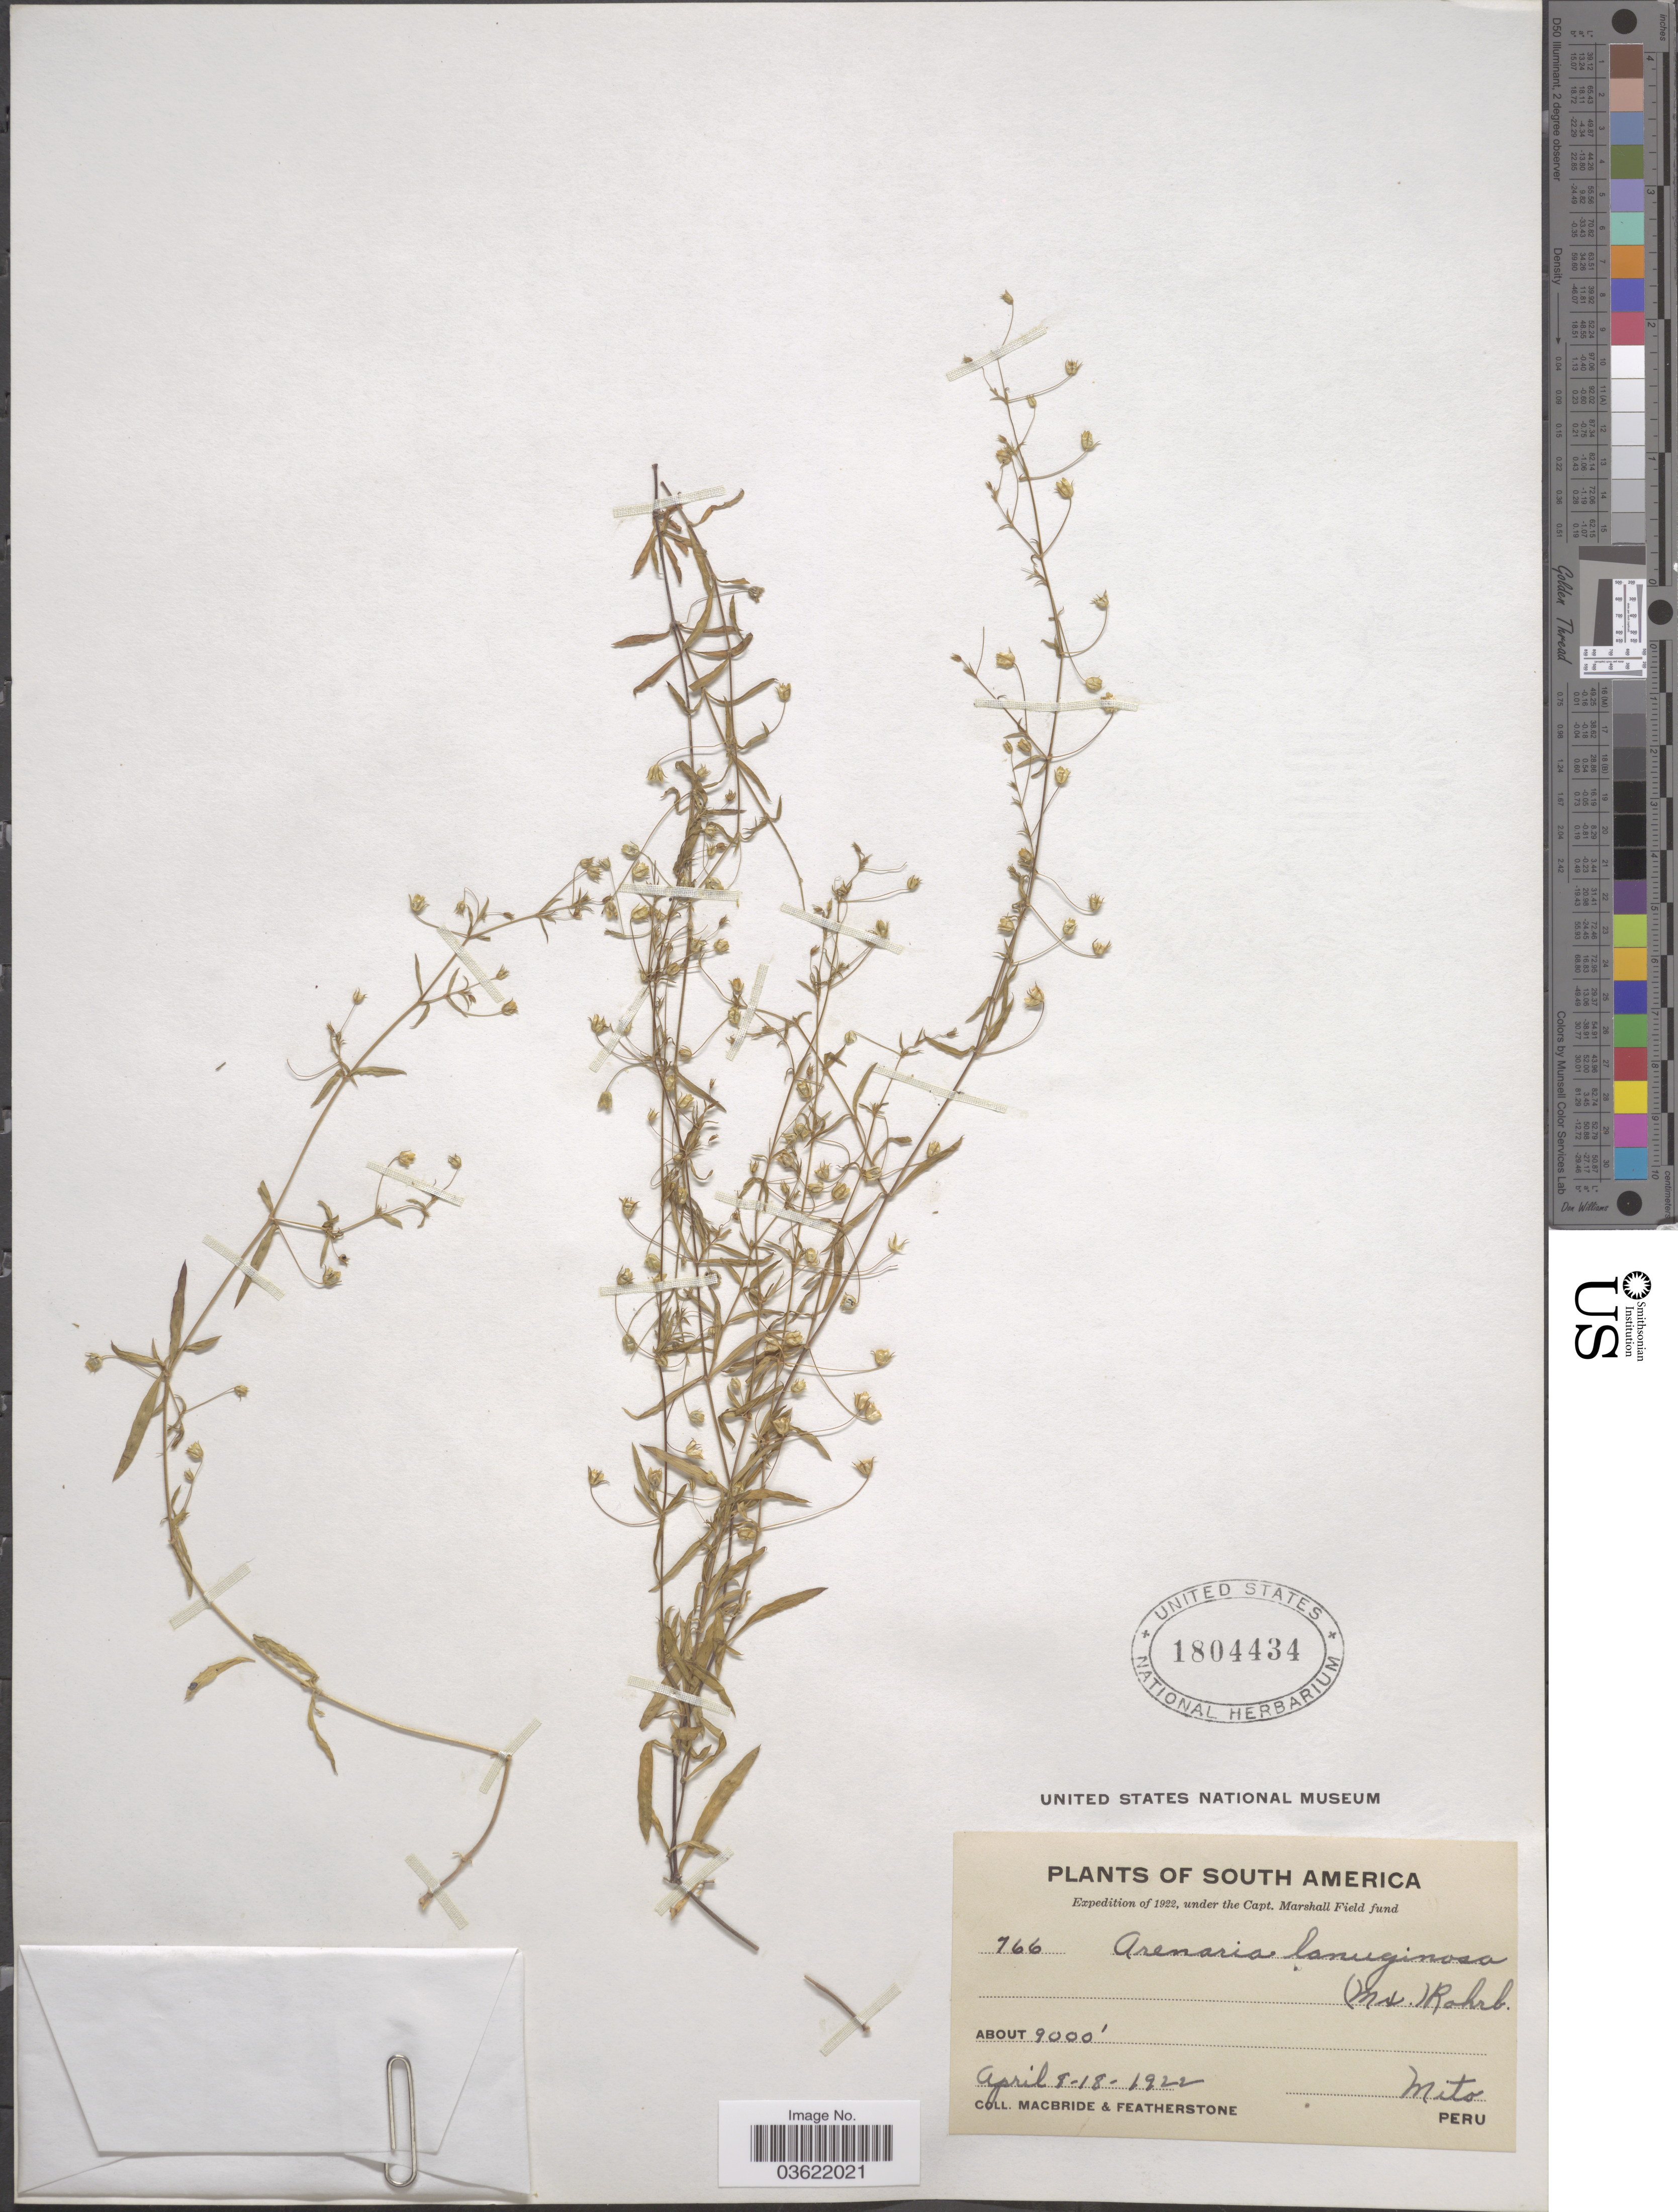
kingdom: Plantae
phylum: Tracheophyta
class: Magnoliopsida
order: Caryophyllales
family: Caryophyllaceae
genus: Arenaria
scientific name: Arenaria lanuginosa var. megalantha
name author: Rohrb.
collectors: Macbride, -- & -. Featherstone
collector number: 766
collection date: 1922-04-08/1922-04-18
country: Peru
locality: Mito.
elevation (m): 2743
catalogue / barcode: US 1804434